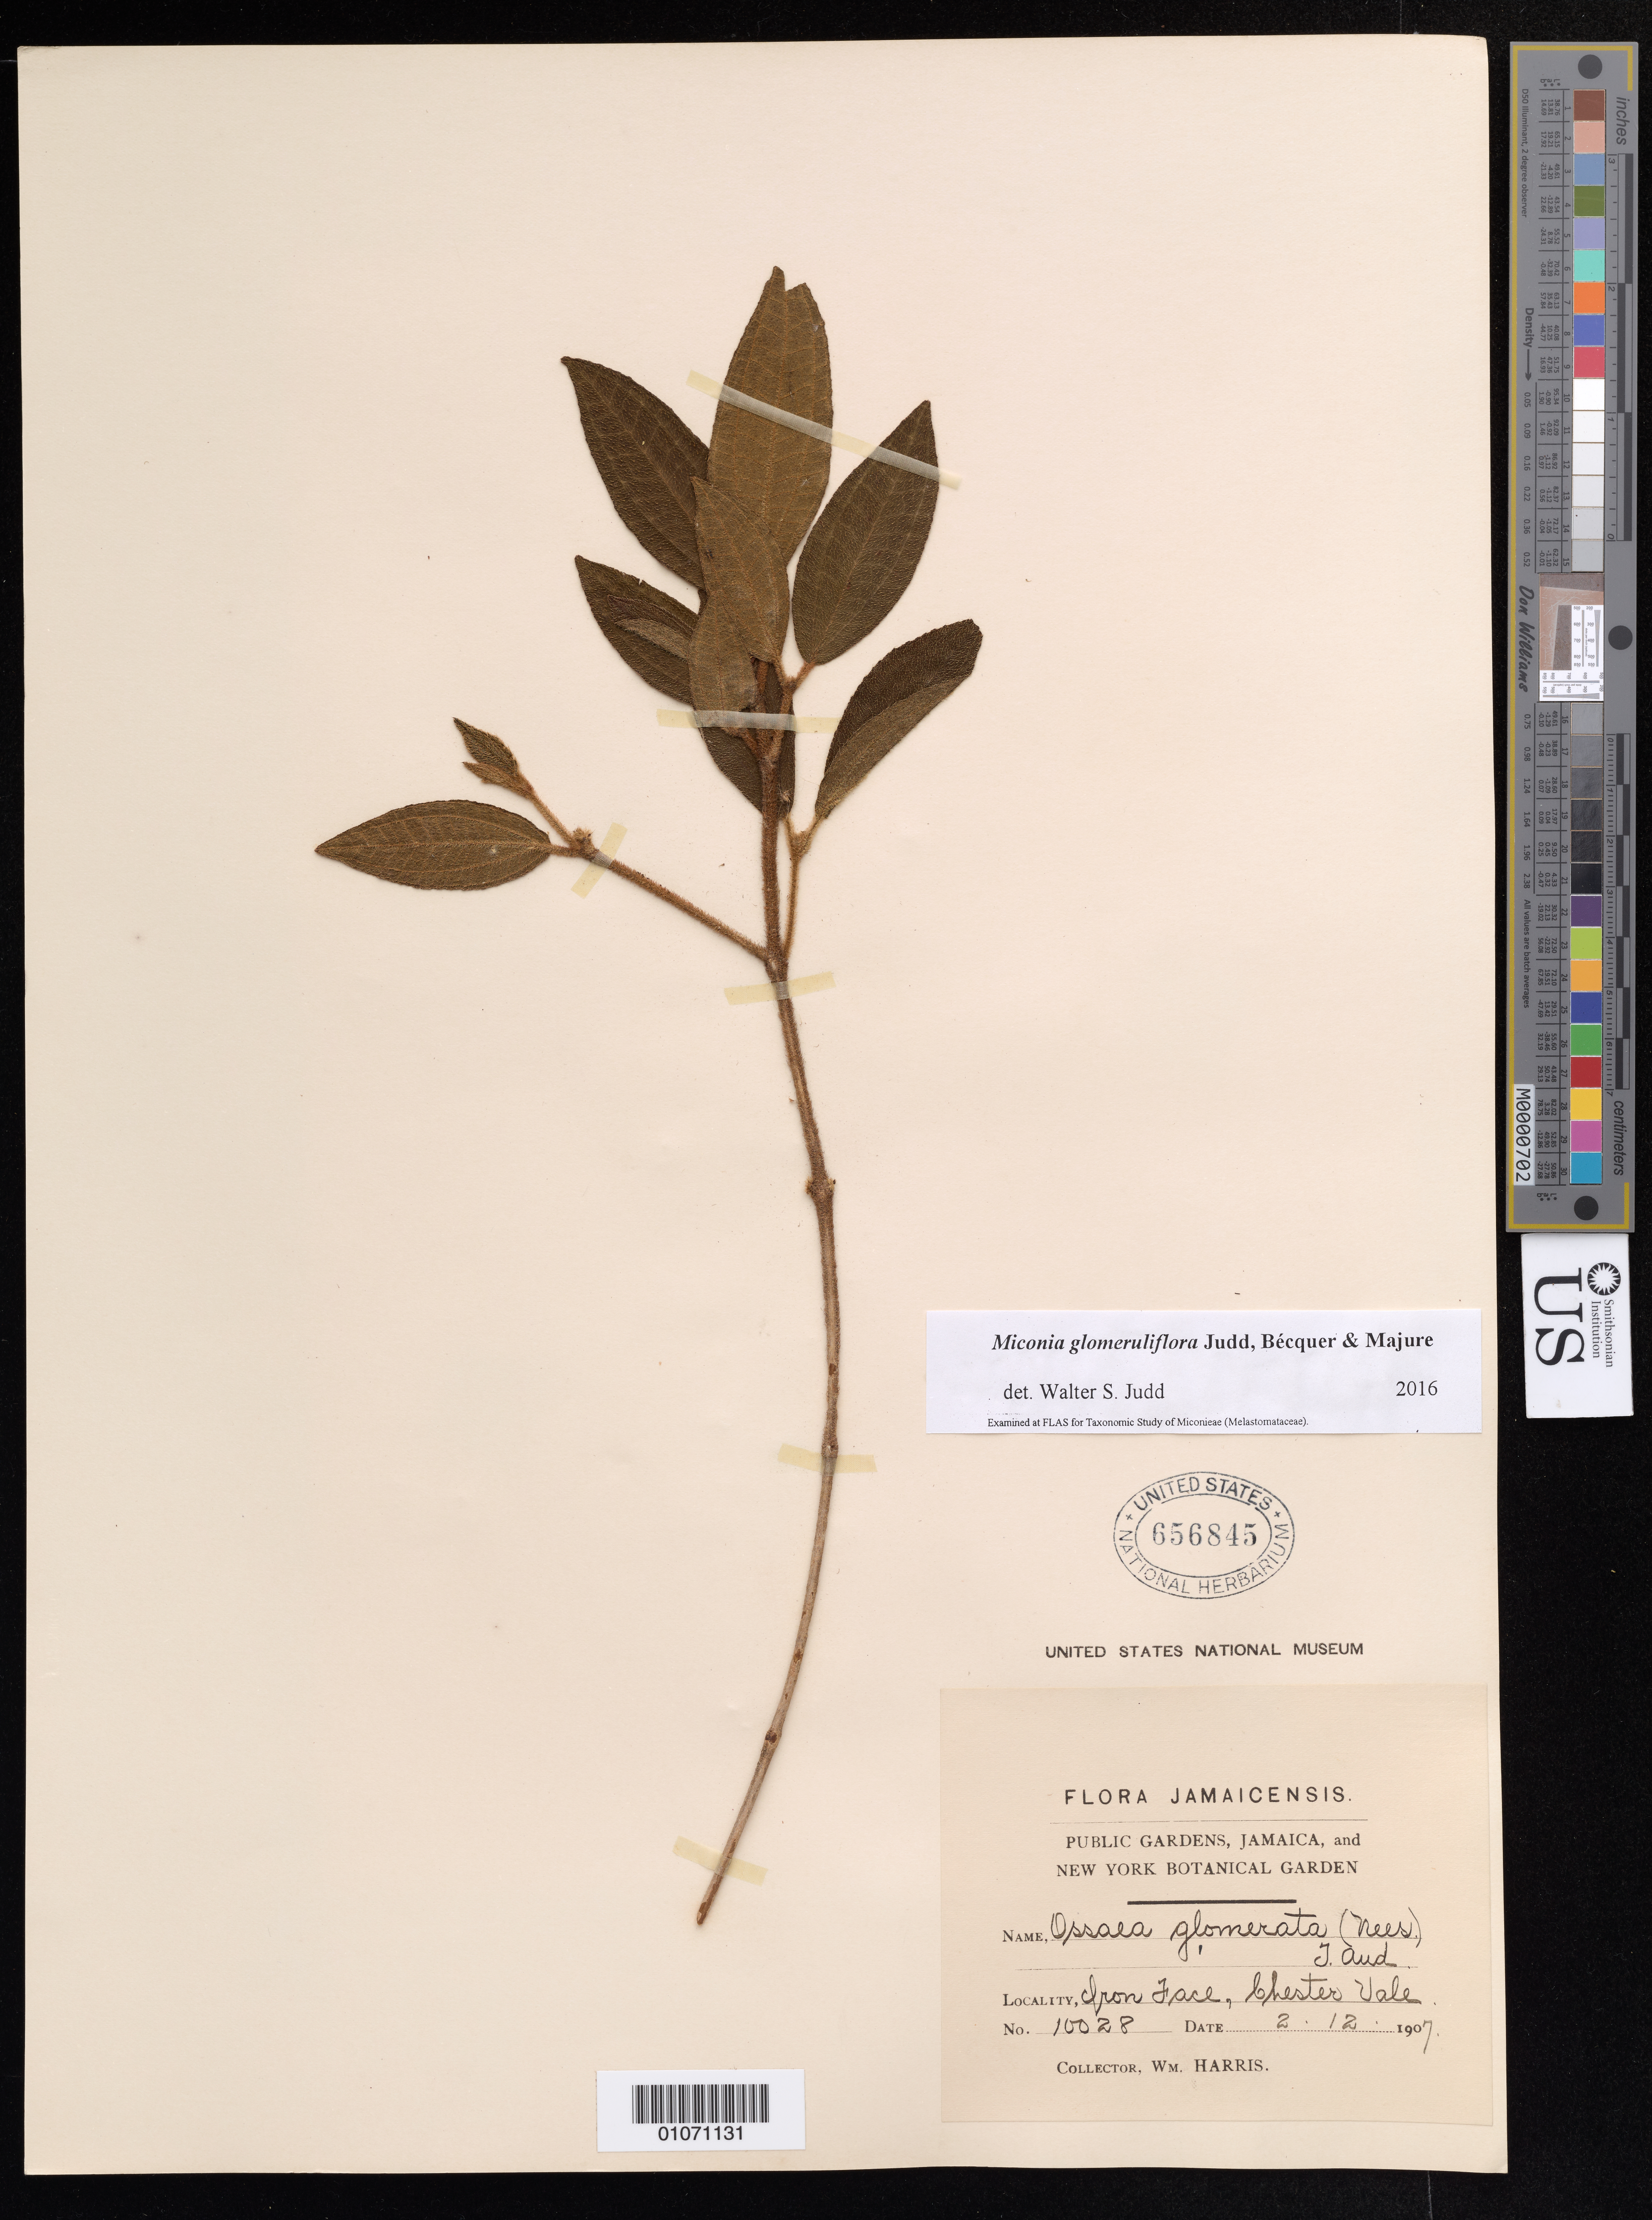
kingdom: Plantae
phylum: Tracheophyta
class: Magnoliopsida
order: Myrtales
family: Melastomataceae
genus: Miconia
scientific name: Miconia glomeruliflora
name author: Judd et al.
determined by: Judd, Walter S.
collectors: W. Harris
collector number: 10028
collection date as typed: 02 Dec 1907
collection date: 1907-12-02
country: Jamaica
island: Jamaica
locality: Chester Vale, Iron Face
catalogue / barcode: US 656845